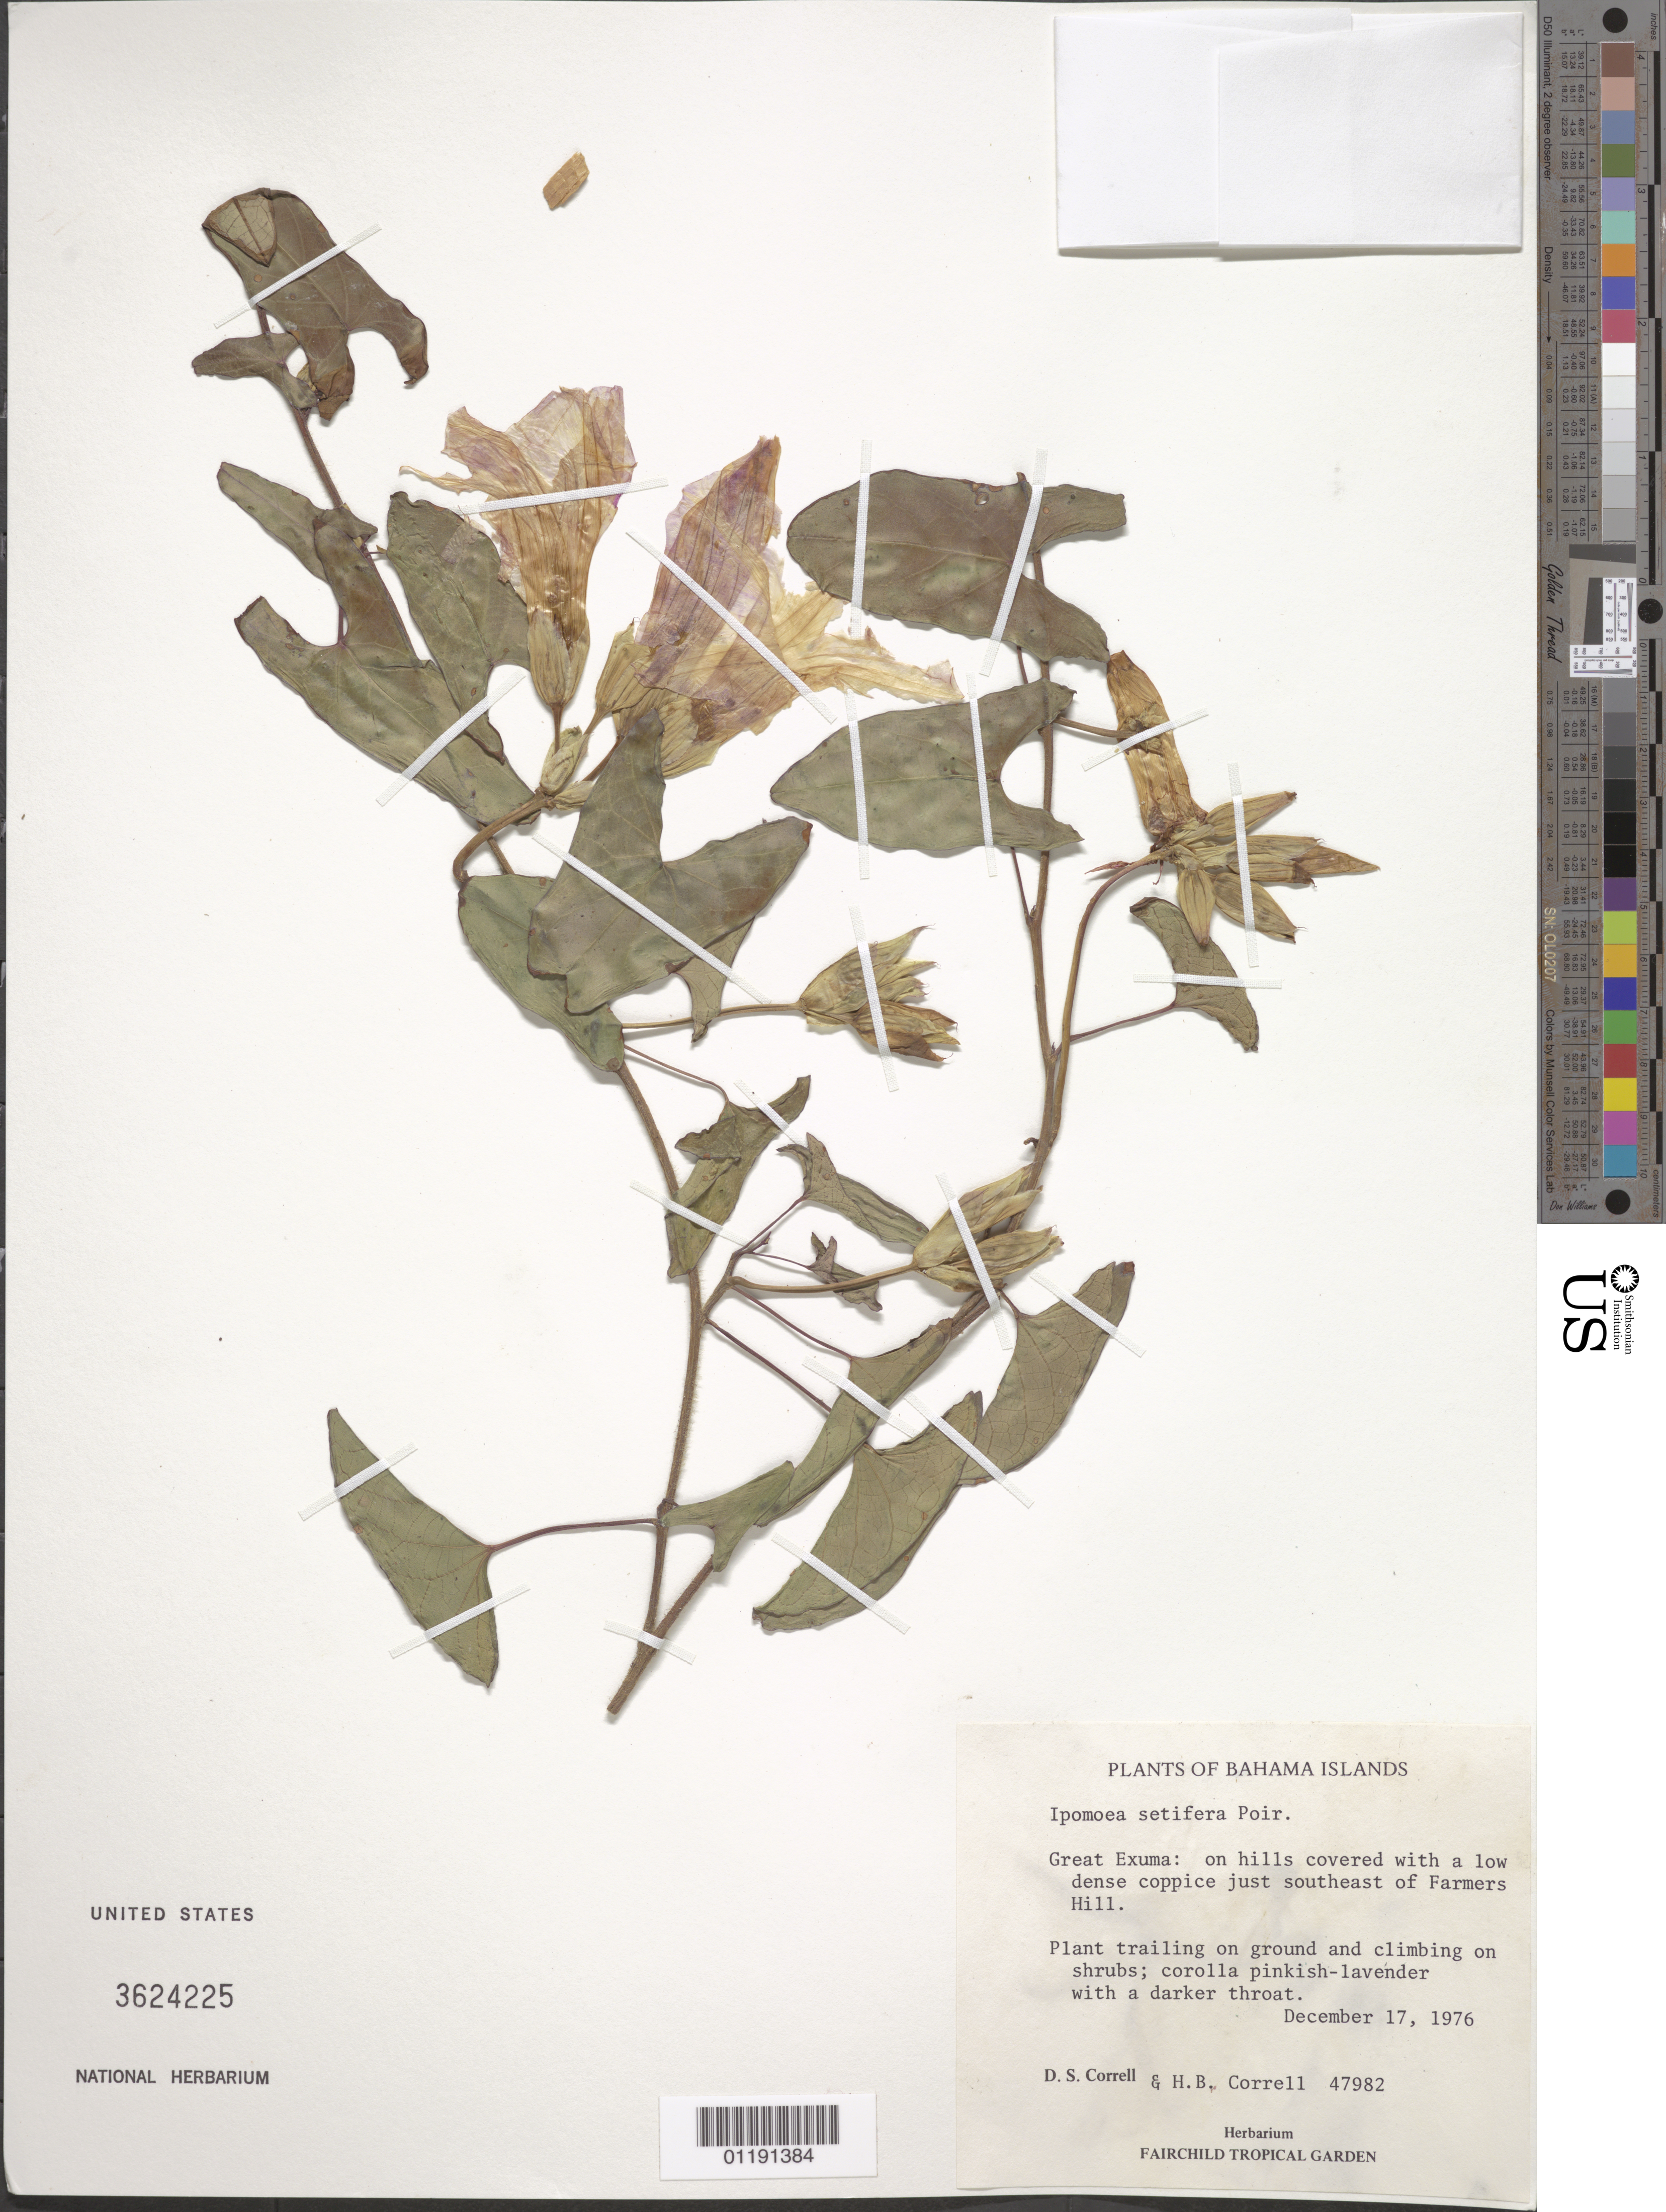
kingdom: Plantae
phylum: Tracheophyta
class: Magnoliopsida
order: Solanales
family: Convolvulaceae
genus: Ipomoea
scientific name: Ipomoea setifera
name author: Poir.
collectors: D. S. Correll & H. Correll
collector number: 47982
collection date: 1976-12-17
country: Bahamas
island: Great Exuma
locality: On hills covered with a low dense coppice just SE of Farmers Hill.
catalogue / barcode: US 3624225